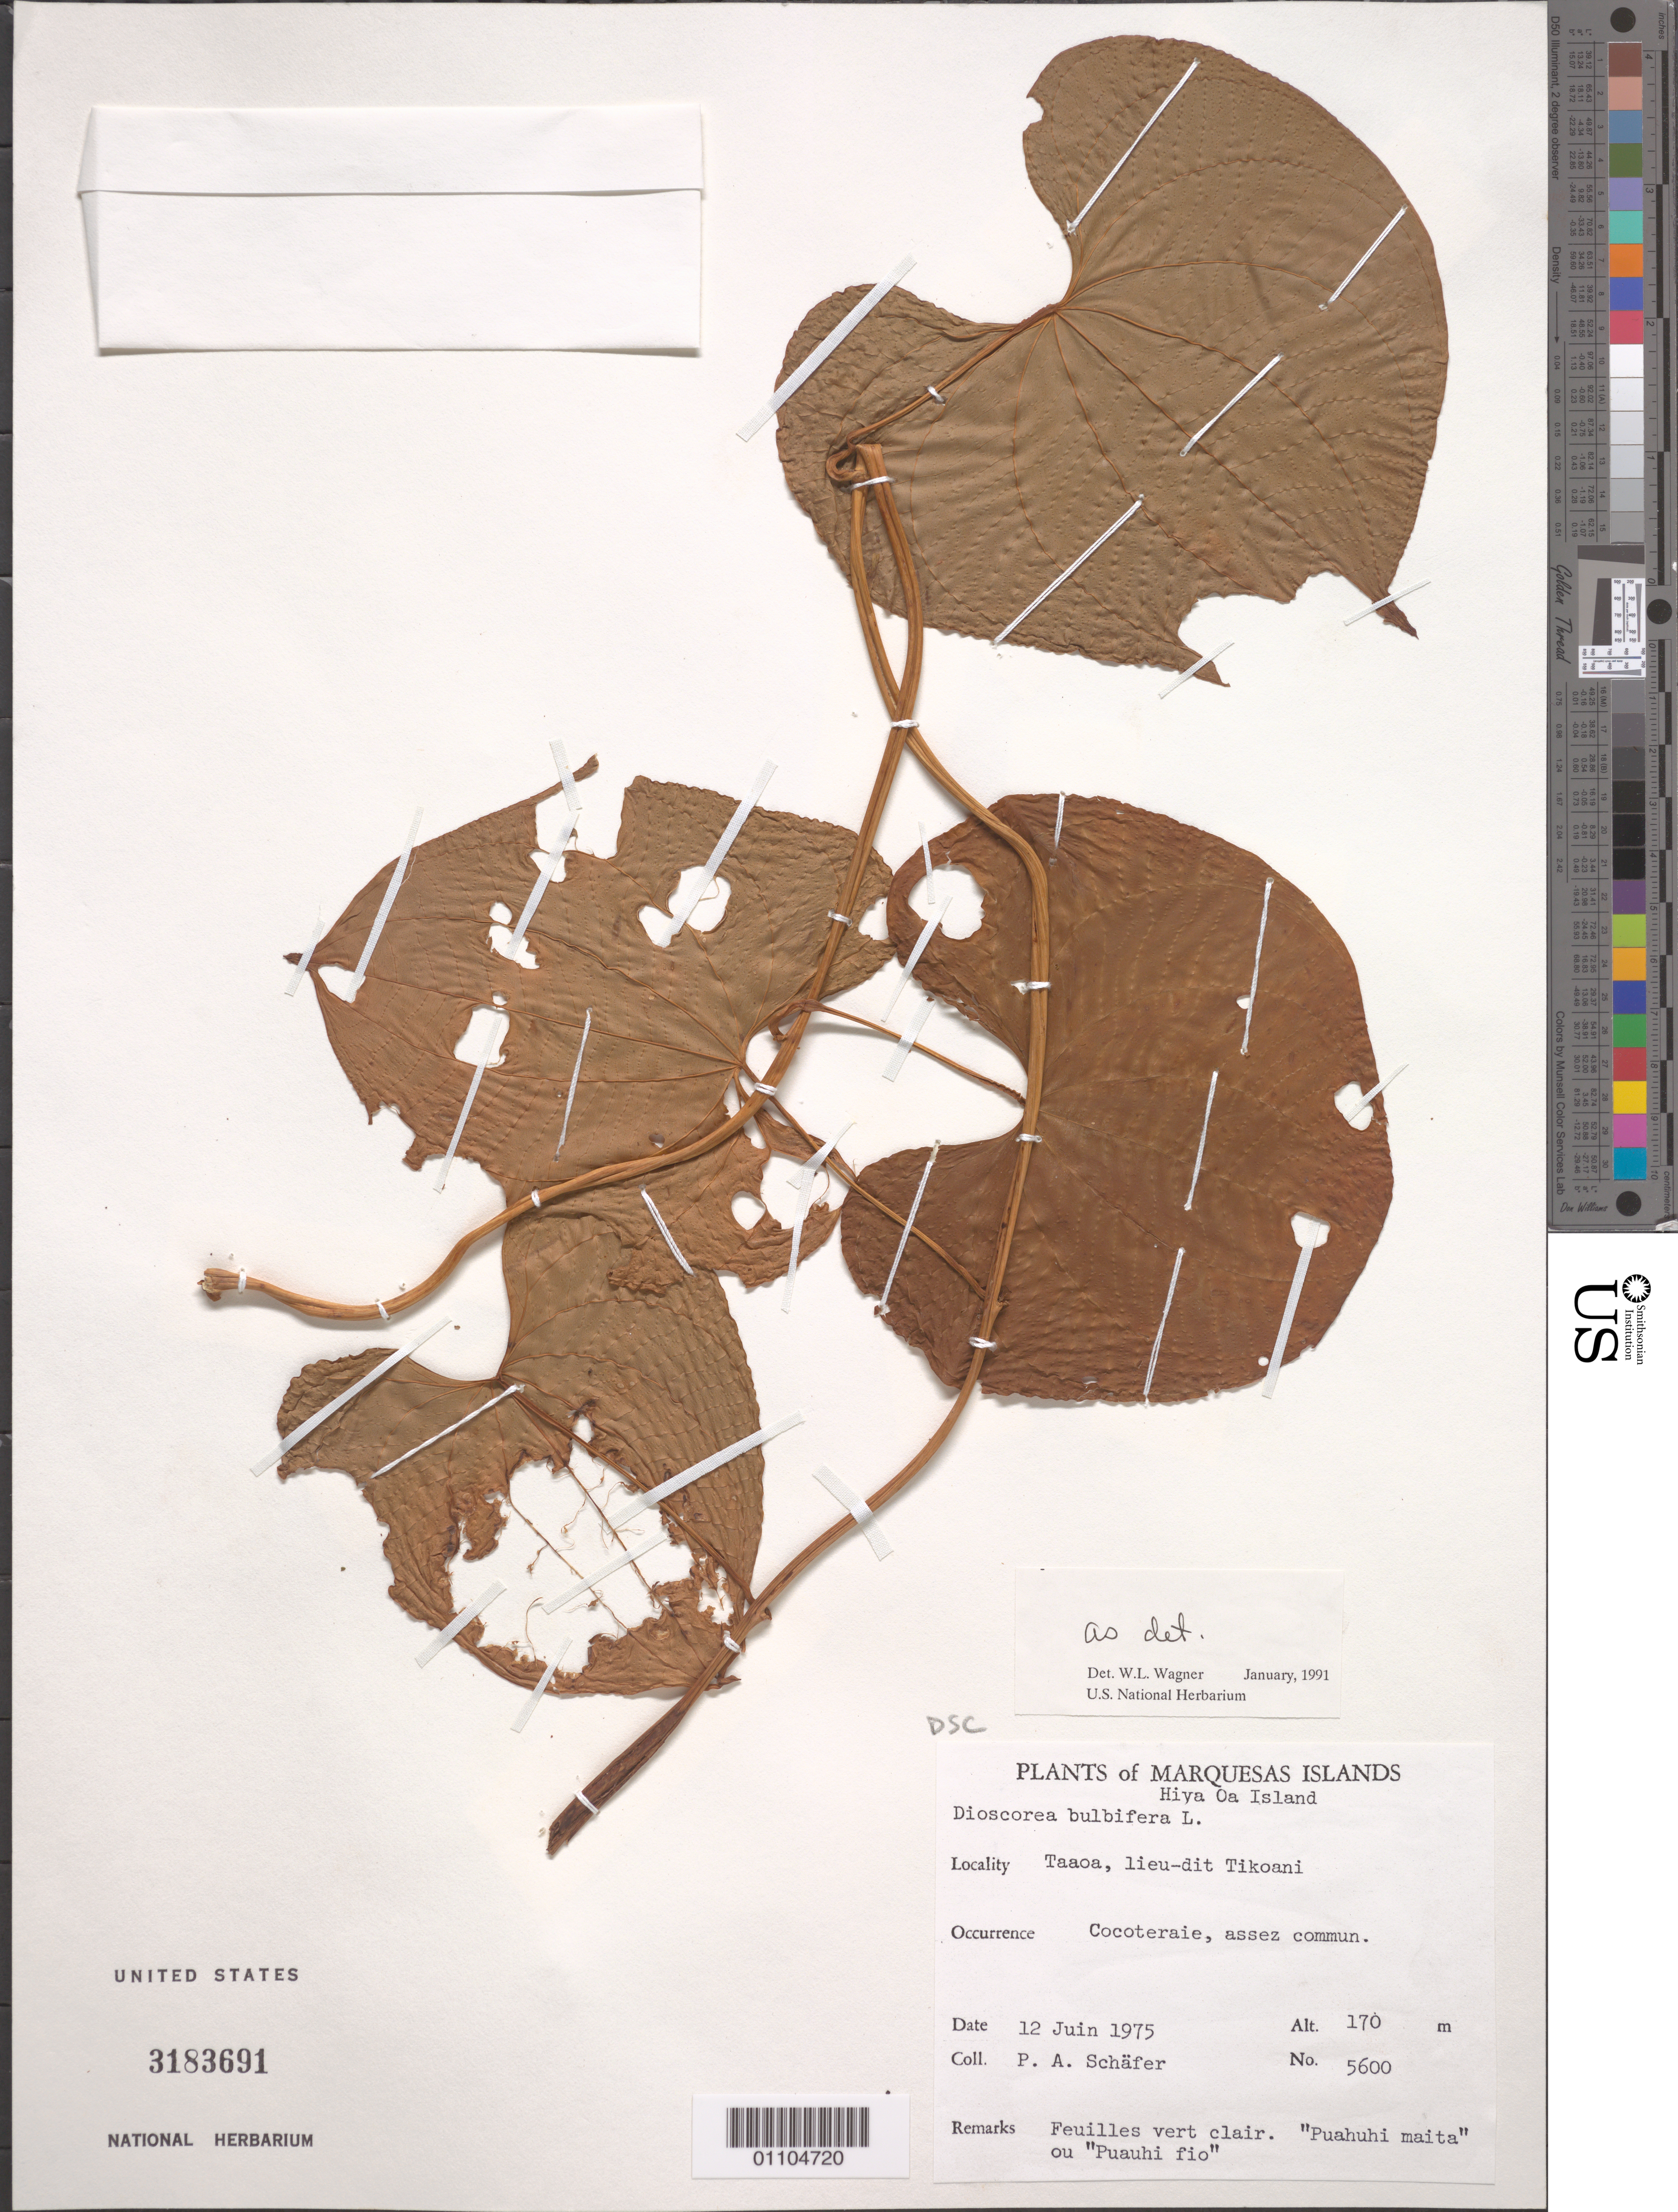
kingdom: Plantae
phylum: Tracheophyta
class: Liliopsida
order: Dioscoreales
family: Dioscoreaceae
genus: Dioscorea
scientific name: Dioscorea bulbifera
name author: L.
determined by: Wagner, W. L., (BOT), Smithsonian Institution - National Museum of Natural History (UNITED STATES)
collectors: P. A. Schäfer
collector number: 5600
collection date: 1975-06-12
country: French Polynesia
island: Hiva Oa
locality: Taaoa, lieu-dit Tikoani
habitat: Cocoteraie, assez commun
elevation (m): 170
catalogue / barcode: US 3183691